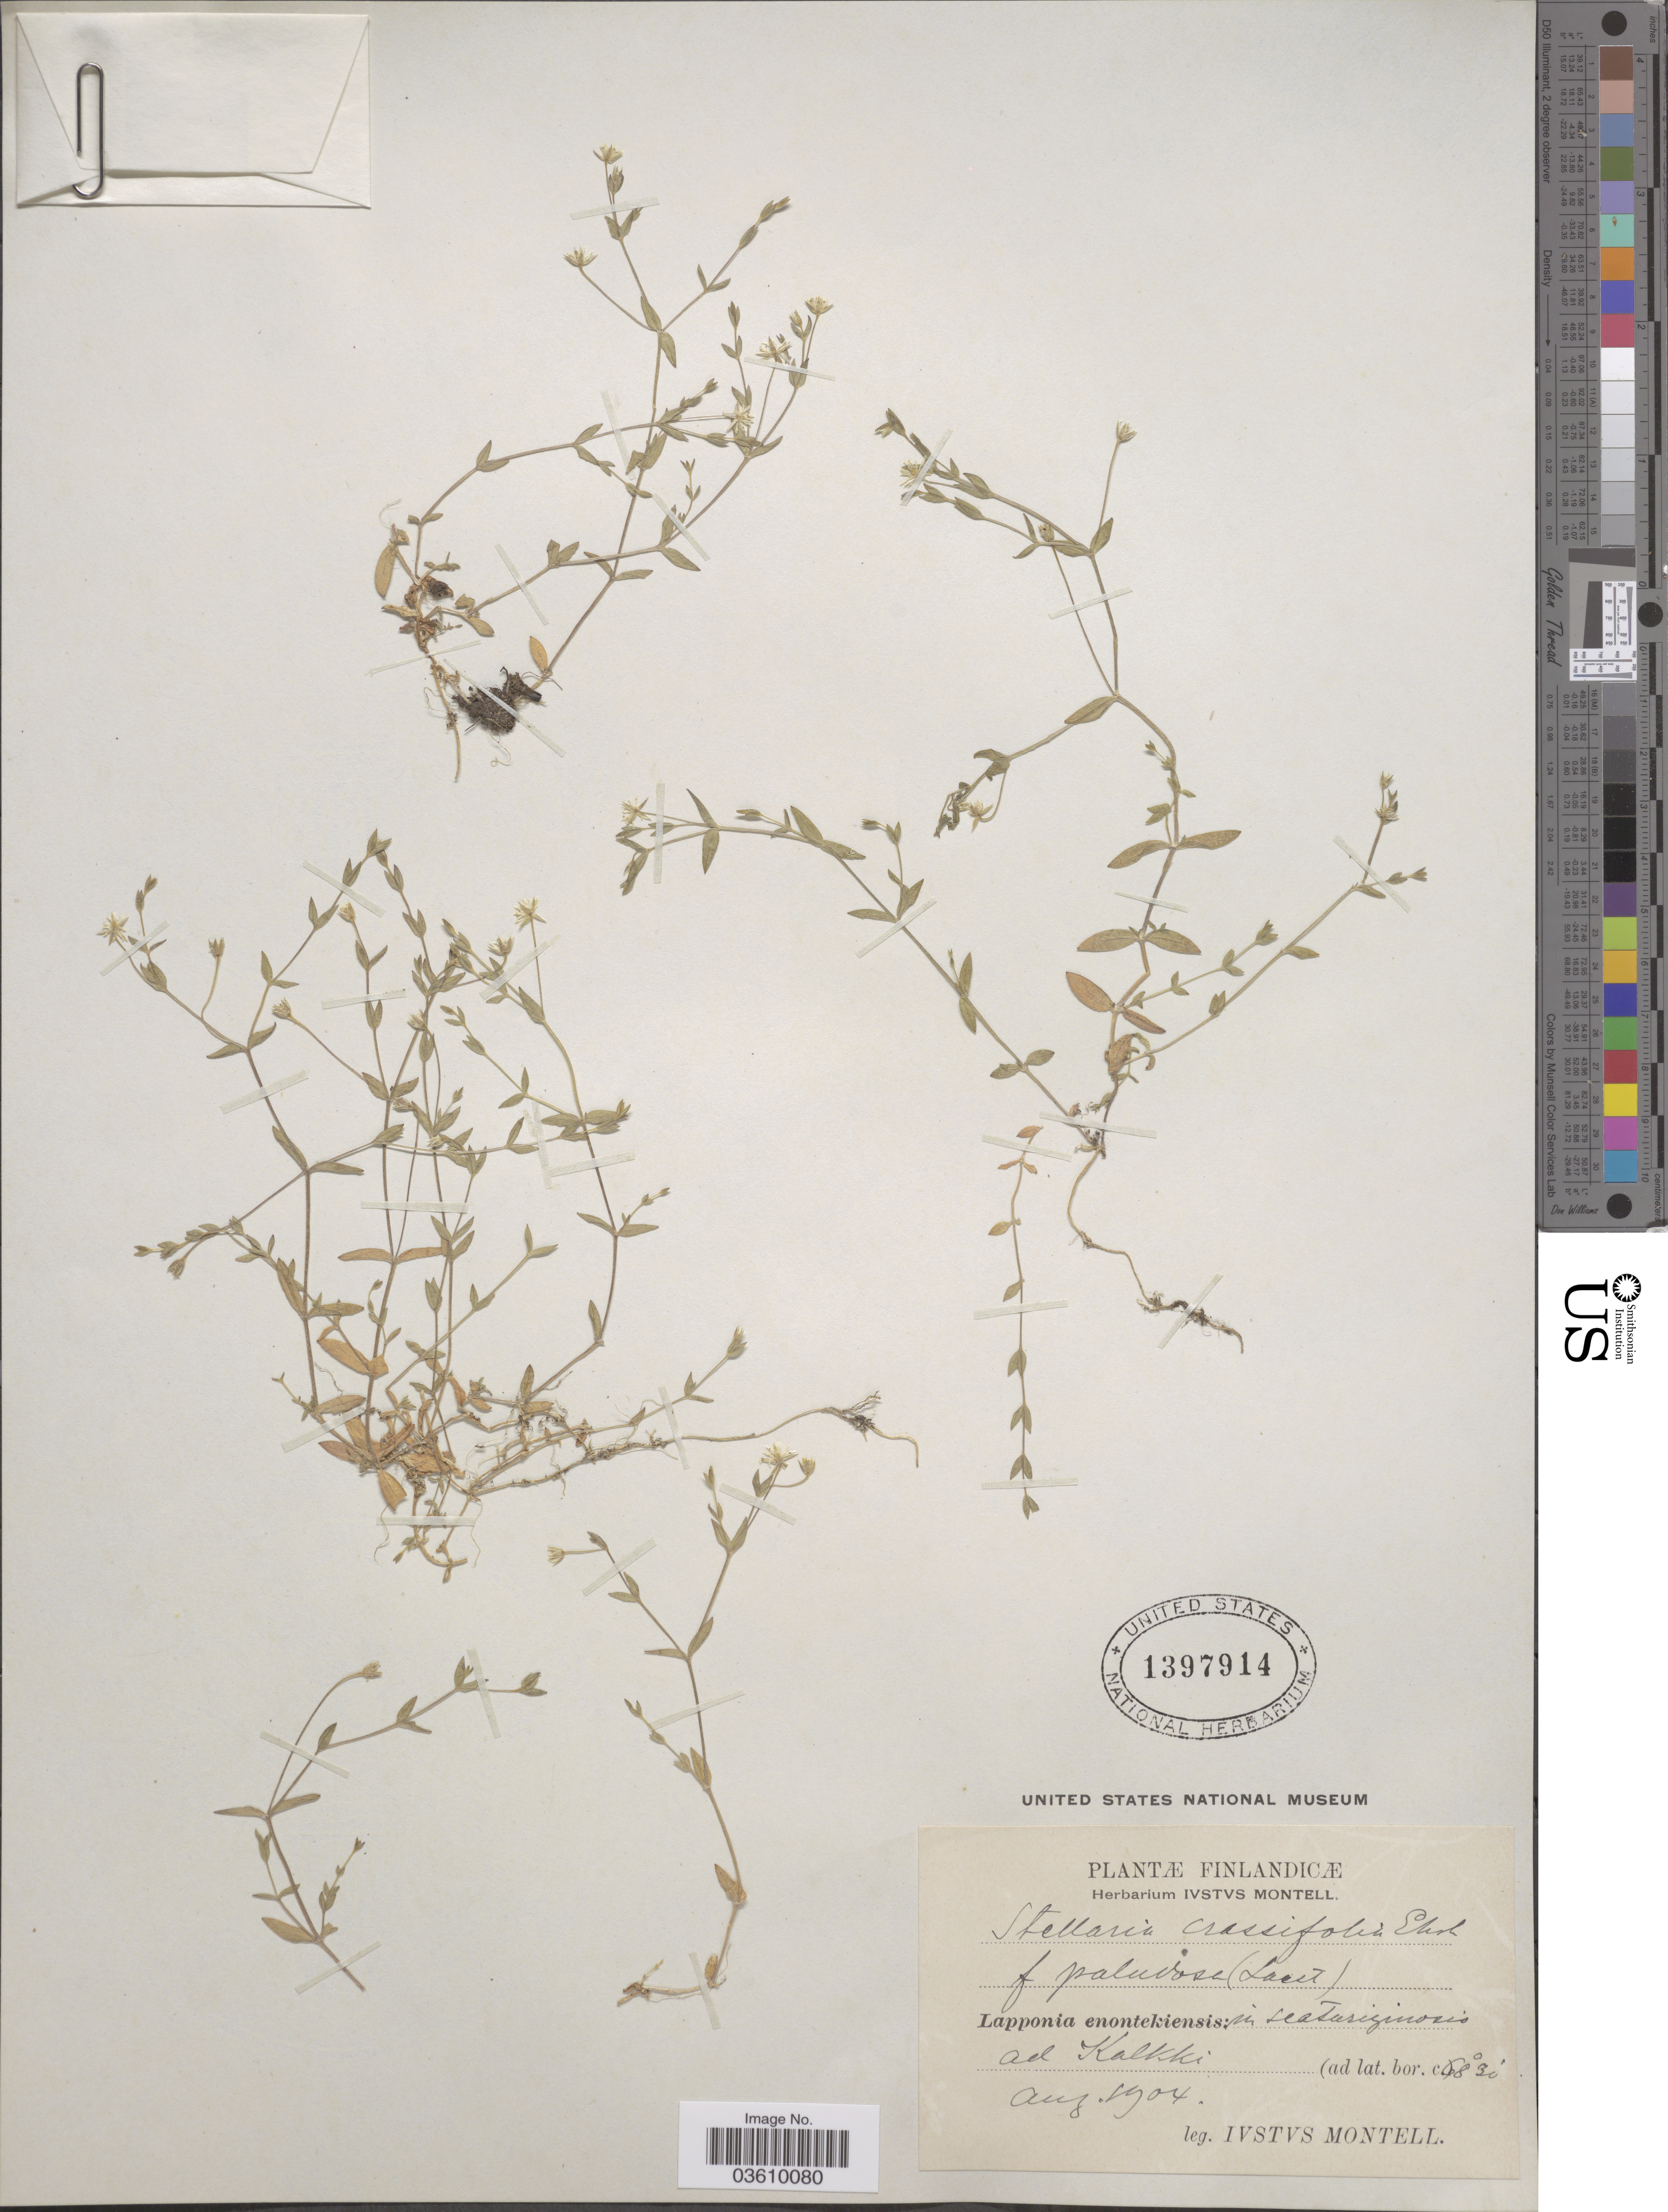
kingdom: Plantae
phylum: Tracheophyta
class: Magnoliopsida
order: Caryophyllales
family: Caryophyllaceae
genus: Stellaria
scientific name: Stellaria crassifolia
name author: Ehrh.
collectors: I. Montell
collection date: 1904-08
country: Finland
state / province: Lappi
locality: Tunturi-Lappi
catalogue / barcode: US 1397914